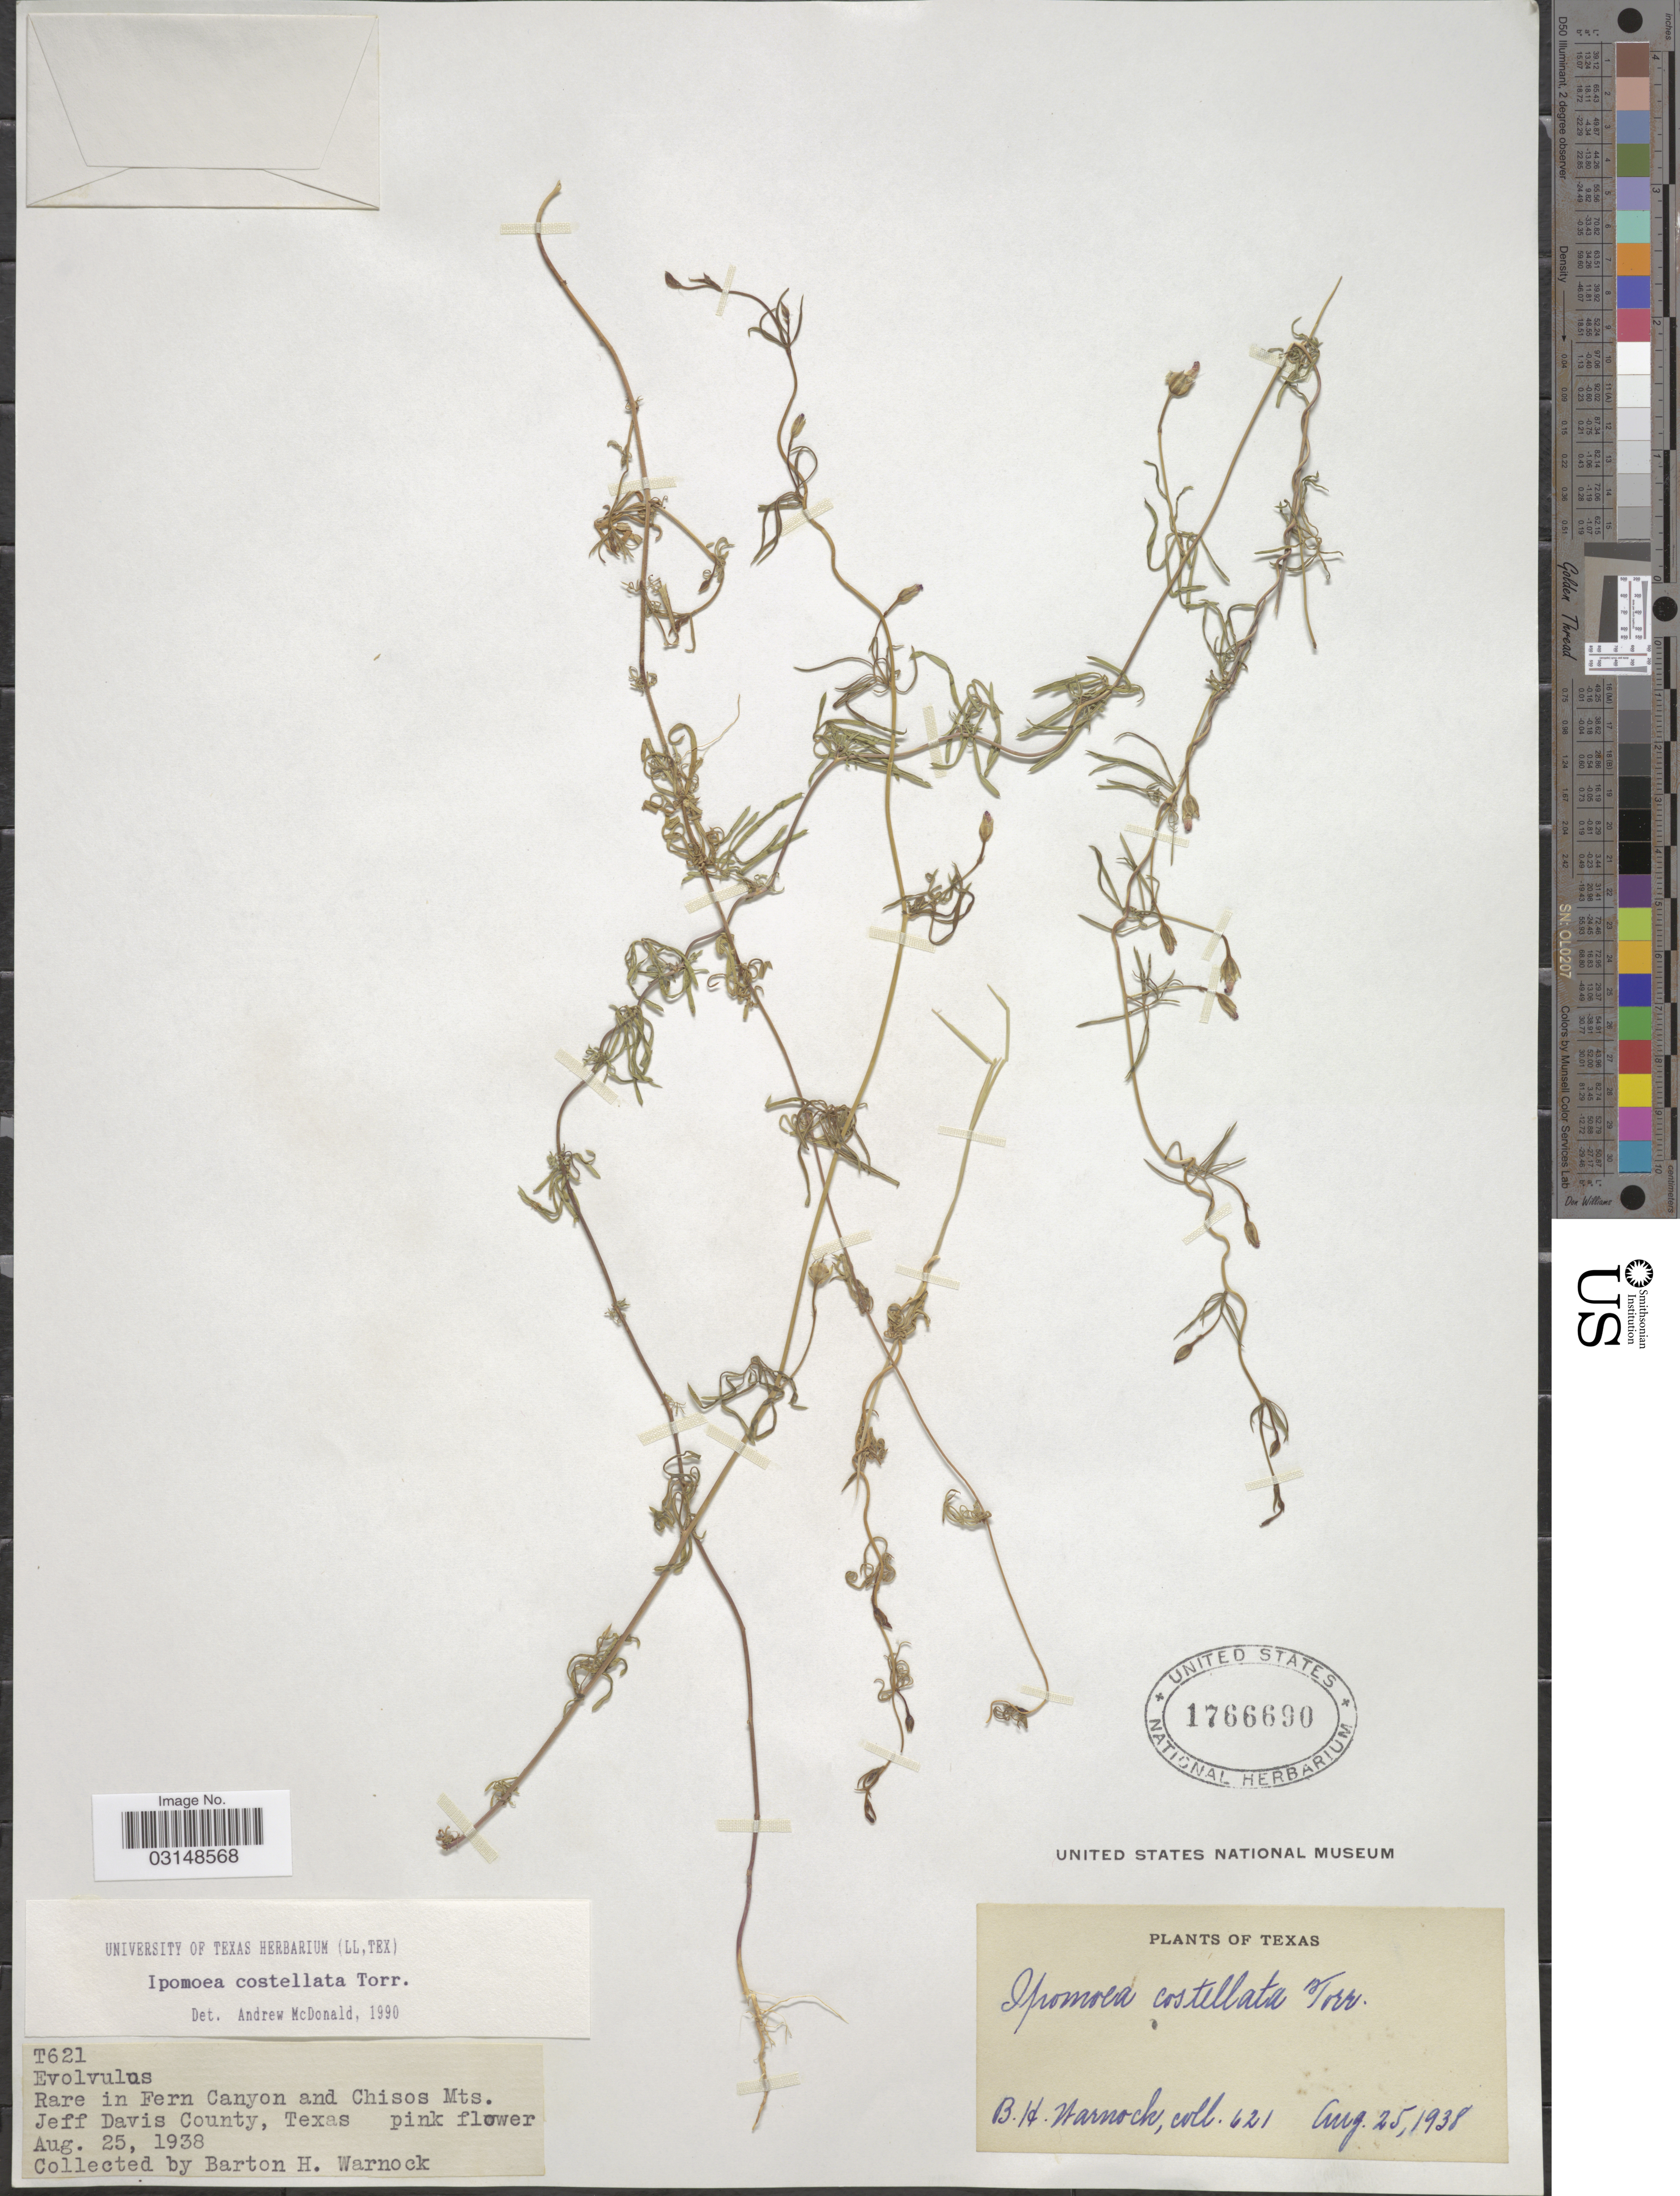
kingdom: Plantae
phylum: Tracheophyta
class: Magnoliopsida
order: Solanales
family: Convolvulaceae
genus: Ipomoea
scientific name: Ipomoea costellata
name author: Torr.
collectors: B. H. Warnock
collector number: T621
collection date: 1938-08-25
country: United States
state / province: Texas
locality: Rare in Fern Canyon and Chisos Mts., Jeff Davis County, Texas.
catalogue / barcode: US 1766690